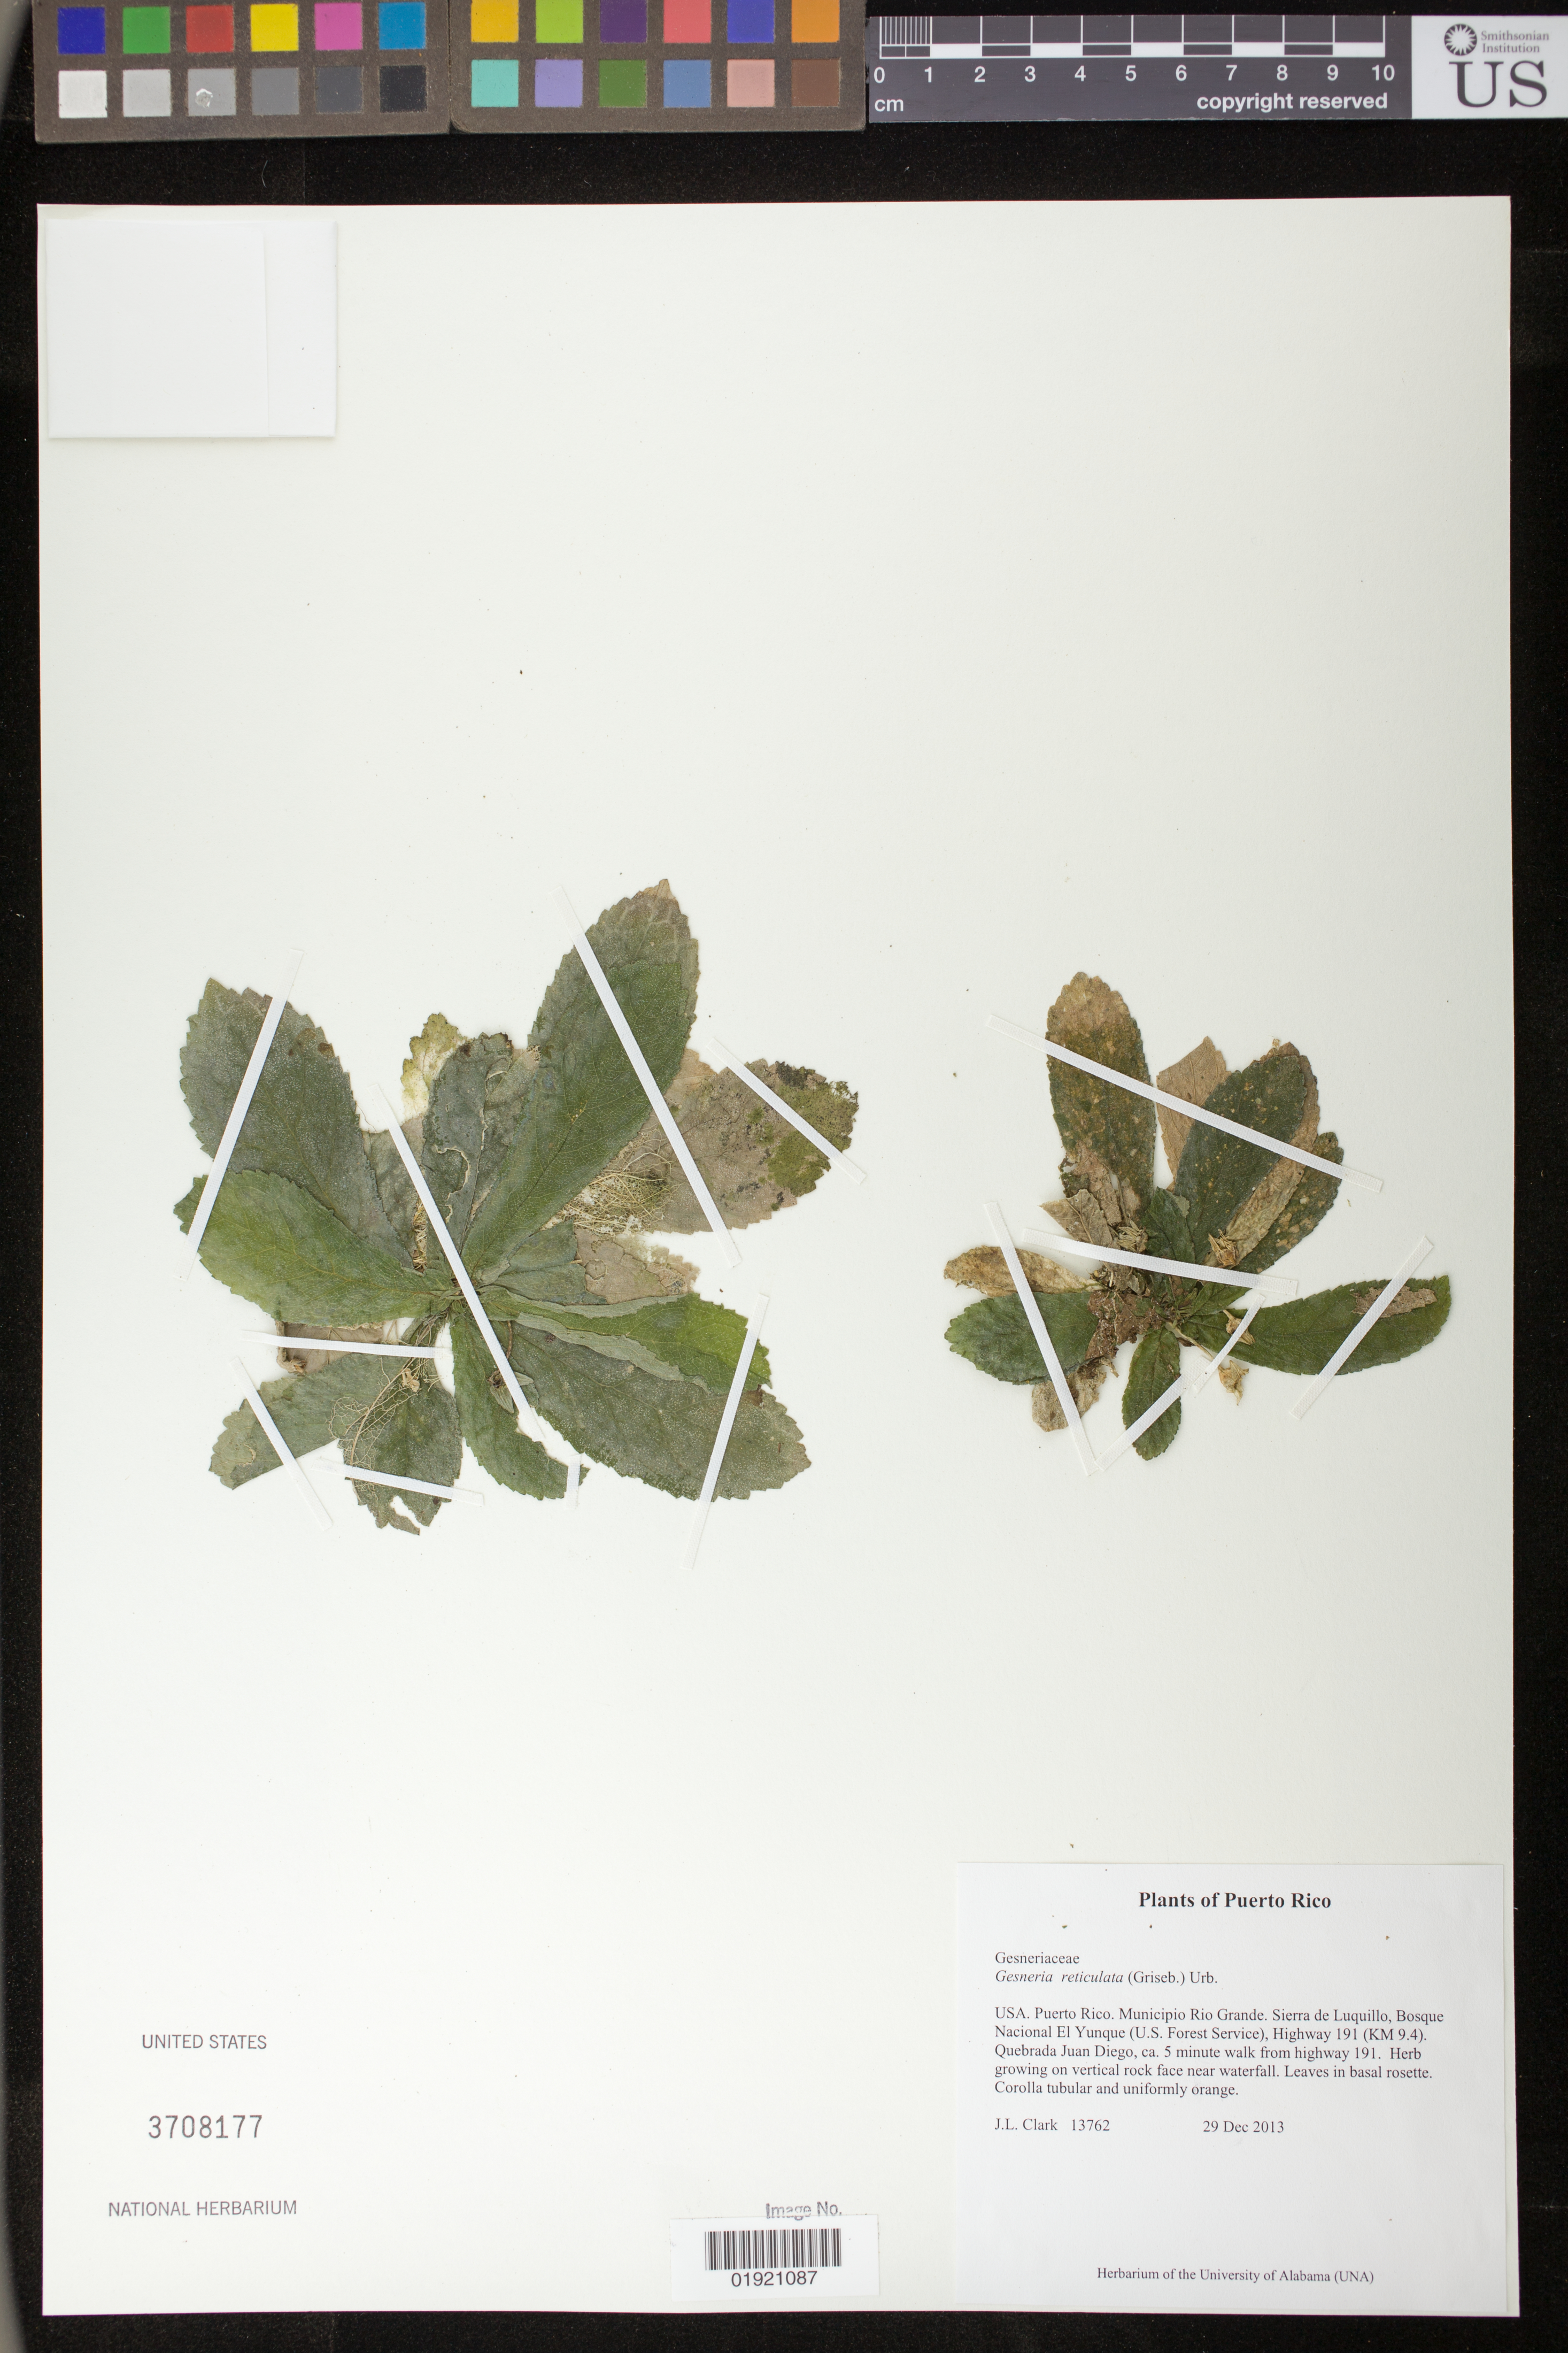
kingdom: Plantae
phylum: Tracheophyta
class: Magnoliopsida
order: Lamiales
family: Gesneriaceae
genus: Gesneria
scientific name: Gesneria reticulata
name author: (Griseb.) Urb.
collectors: J. L. Clark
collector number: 13762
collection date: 2013-12-29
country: Puerto Rico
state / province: Río Grande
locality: Sierra de Luquillo, Bosque Nacional El Yunque (US Forest Service), Highway 191 (between KM 9.4). Quebrada Juan Diego, ca. 5 minute walk from highway 191.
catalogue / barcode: US 3708177